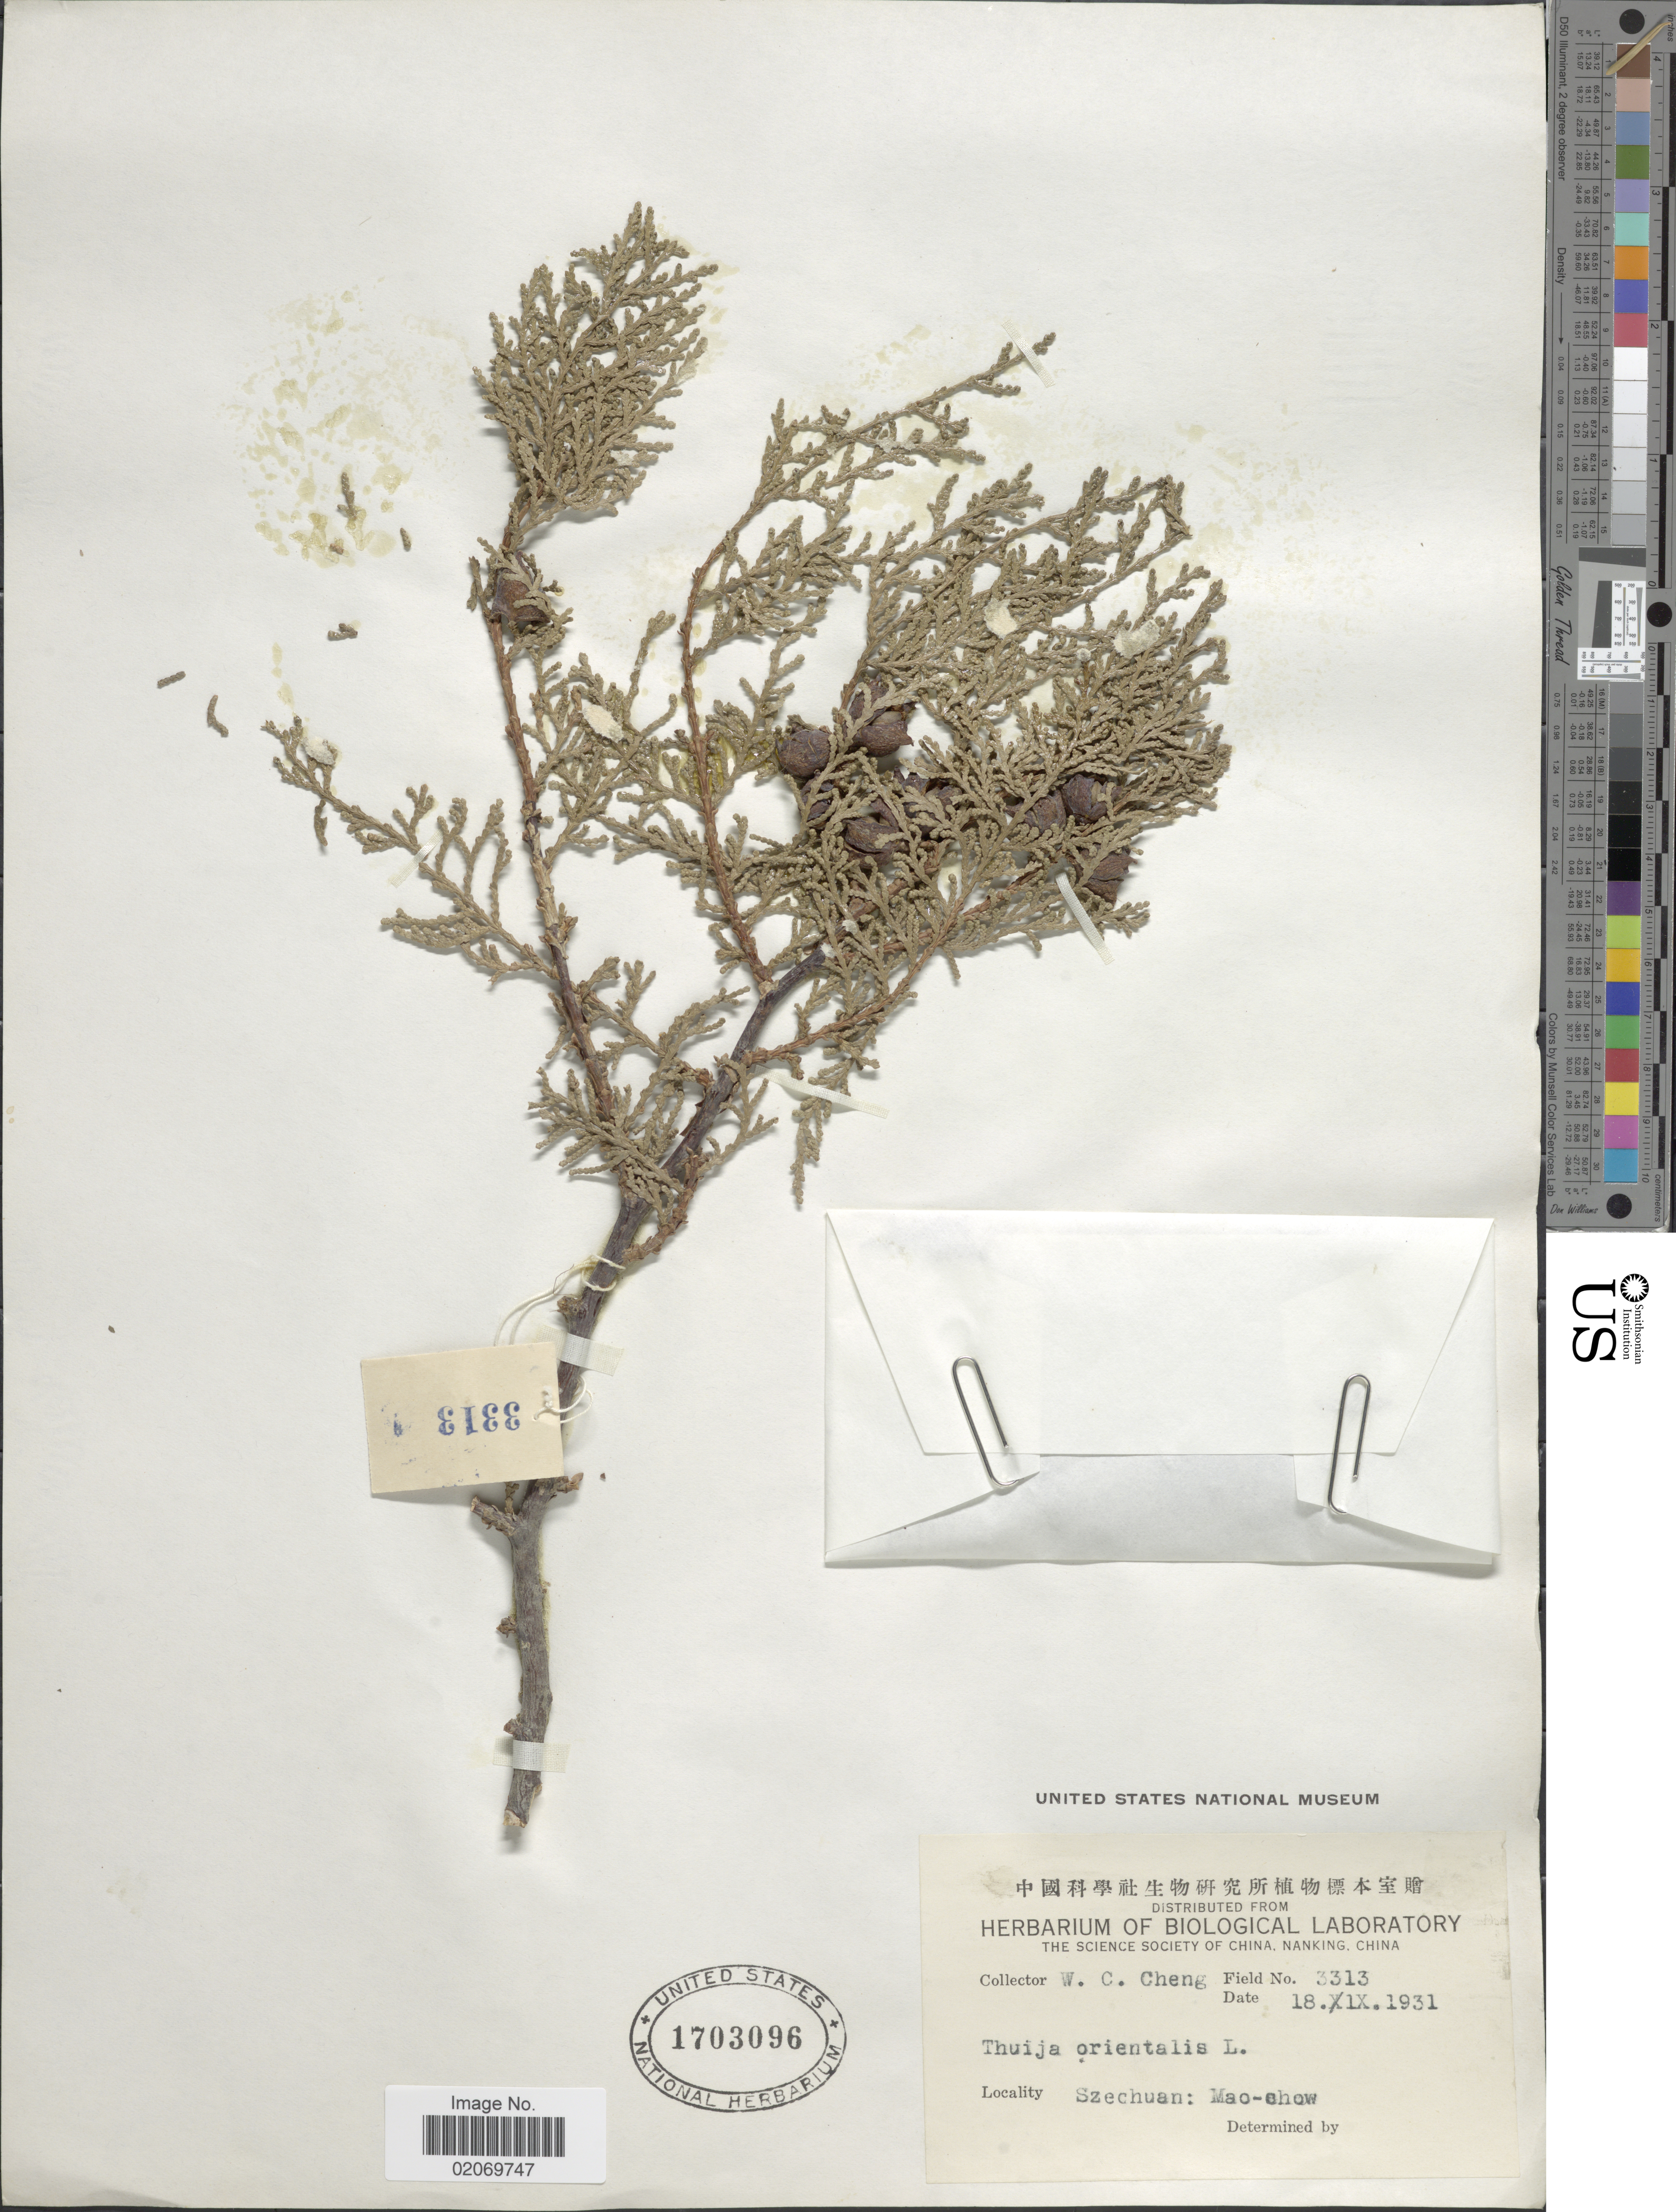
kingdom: Plantae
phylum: Tracheophyta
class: Pinopsida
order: Pinales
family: Cupressaceae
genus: Thuja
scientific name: Thuja orientalis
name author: L.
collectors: W. C. Cheng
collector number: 3313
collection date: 1931-09-18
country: China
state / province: Sichuan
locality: Szechuan: Mao-chow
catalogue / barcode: US 1703096